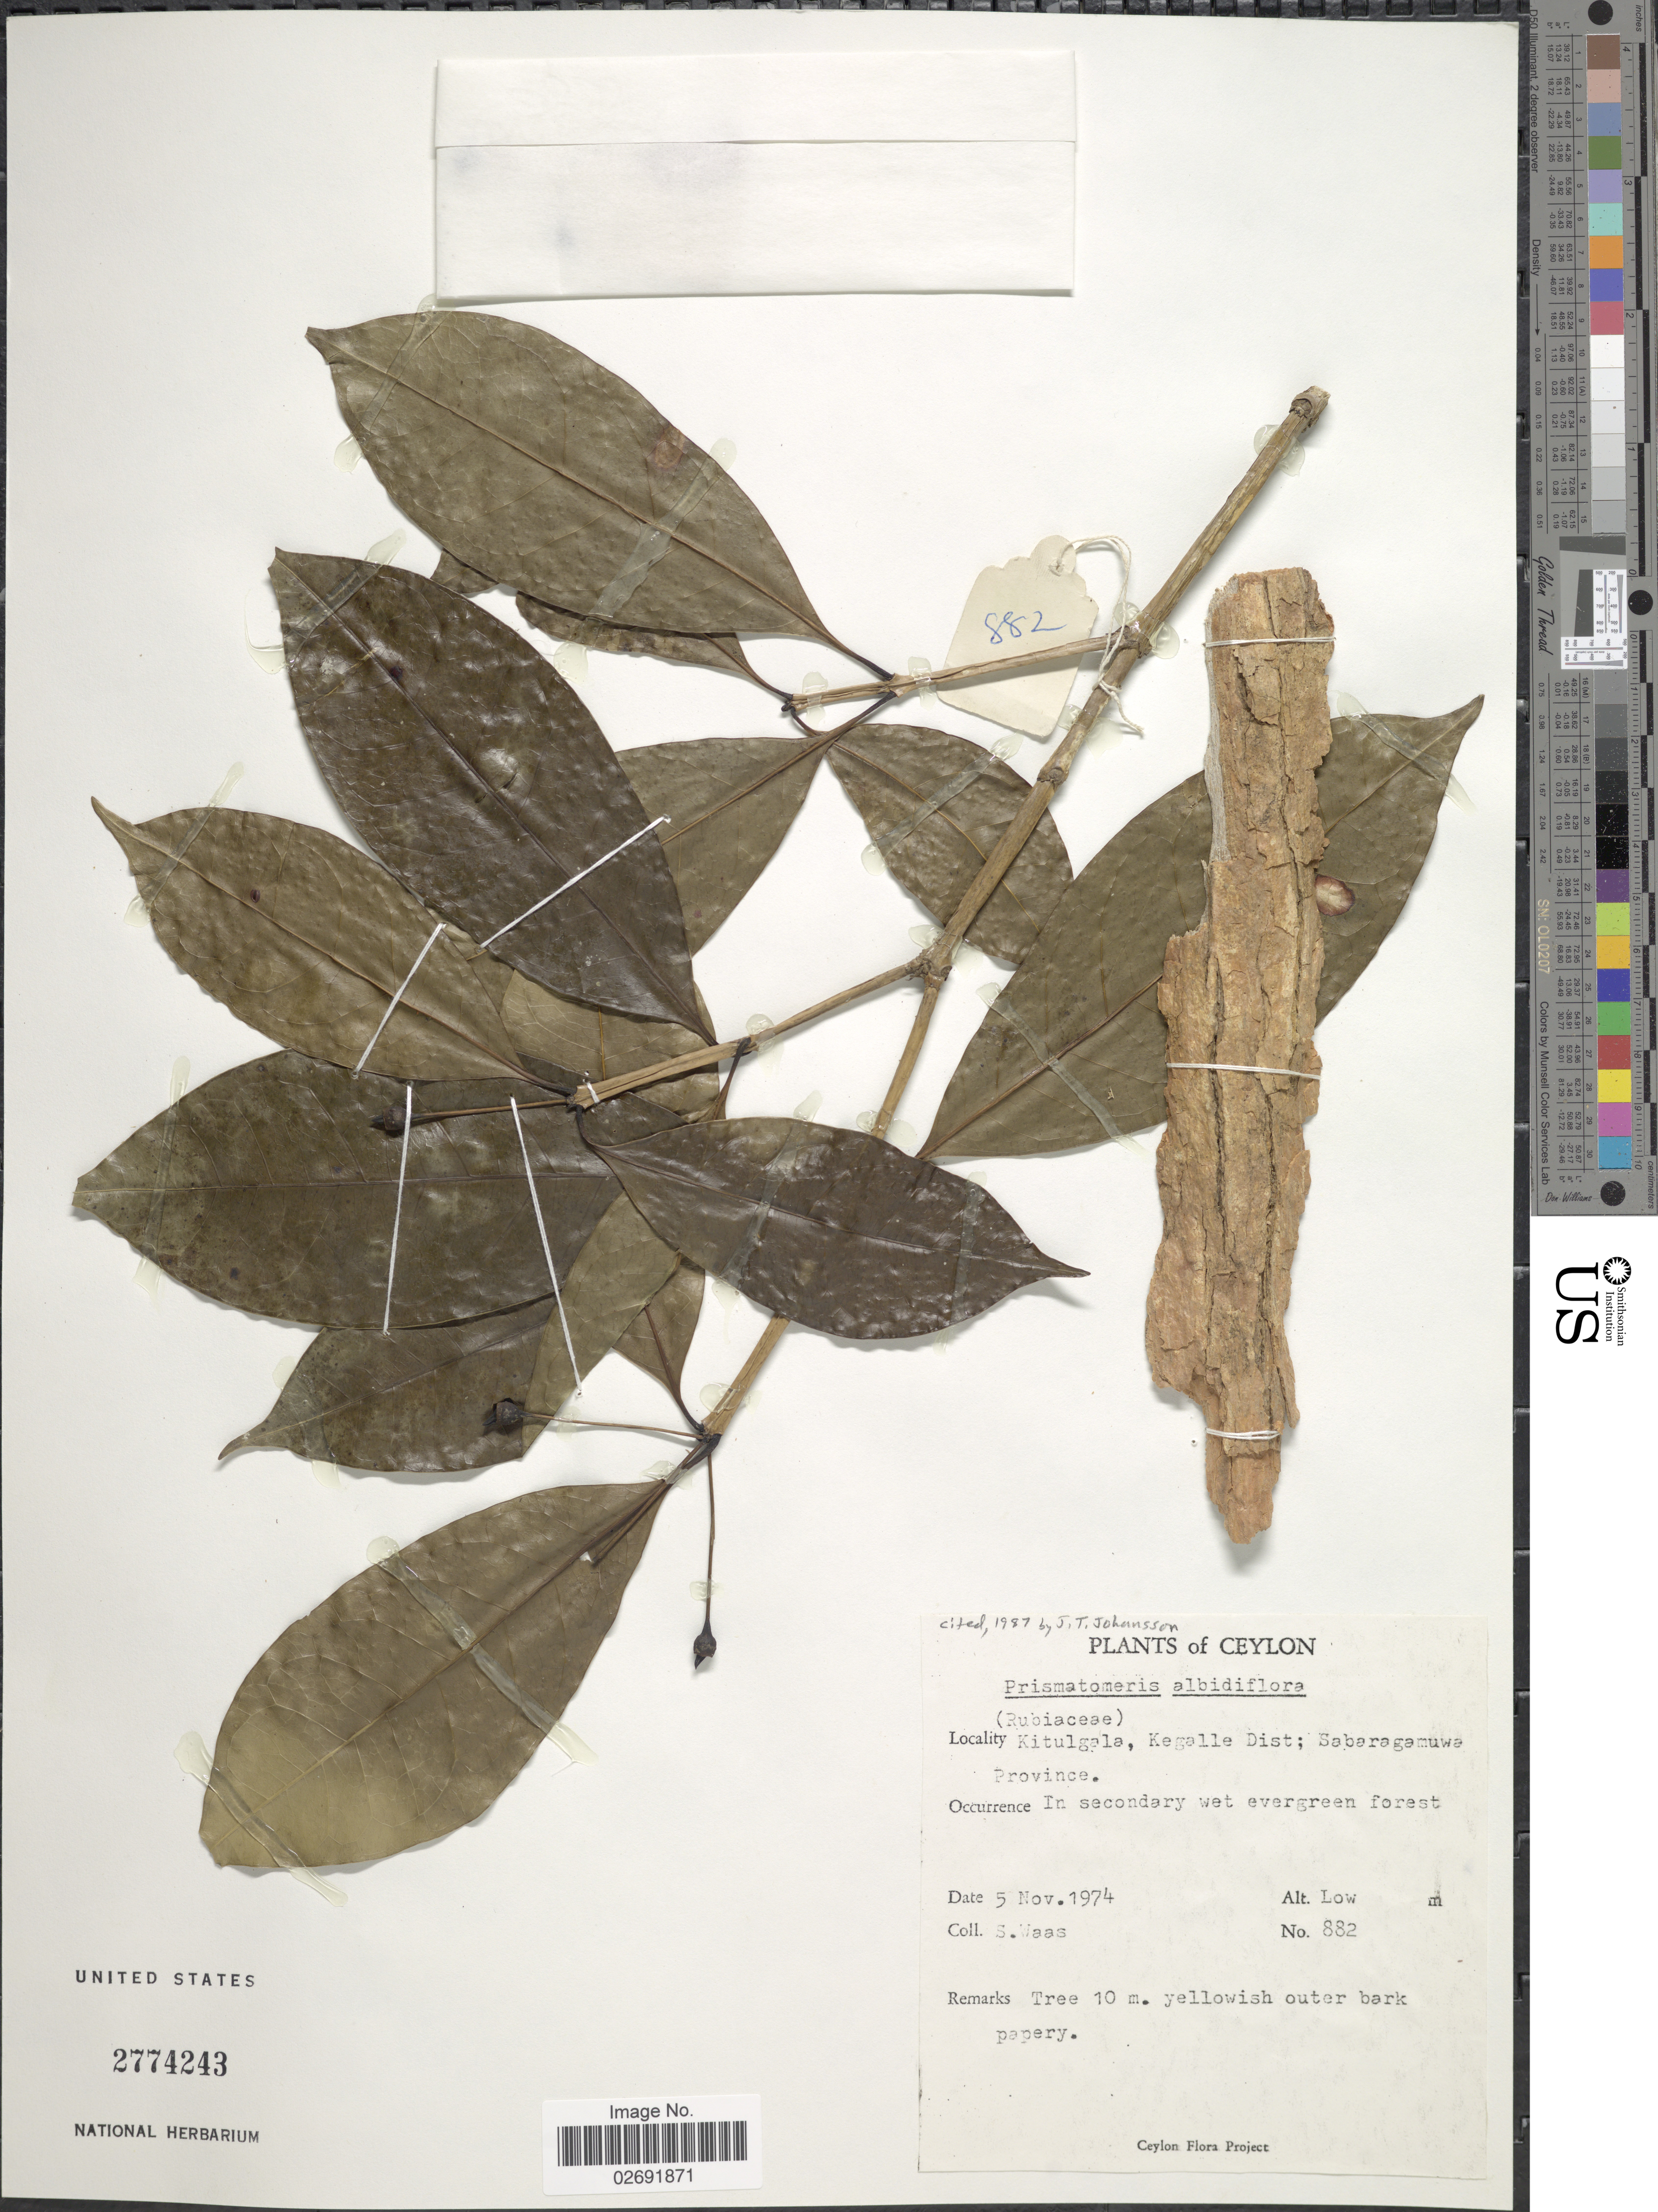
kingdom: Plantae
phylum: Tracheophyta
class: Magnoliopsida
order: Gentianales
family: Rubiaceae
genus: Prismatomeris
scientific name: Prismatomeris albidiflora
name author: Thwaites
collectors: S. Waas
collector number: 882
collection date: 1974-11-05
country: Sri Lanka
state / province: Sabaragamuwa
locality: Ceylon, Kitulgala, Kegalla Dist; In secondary wet evergreen forest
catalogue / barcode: US 2774243